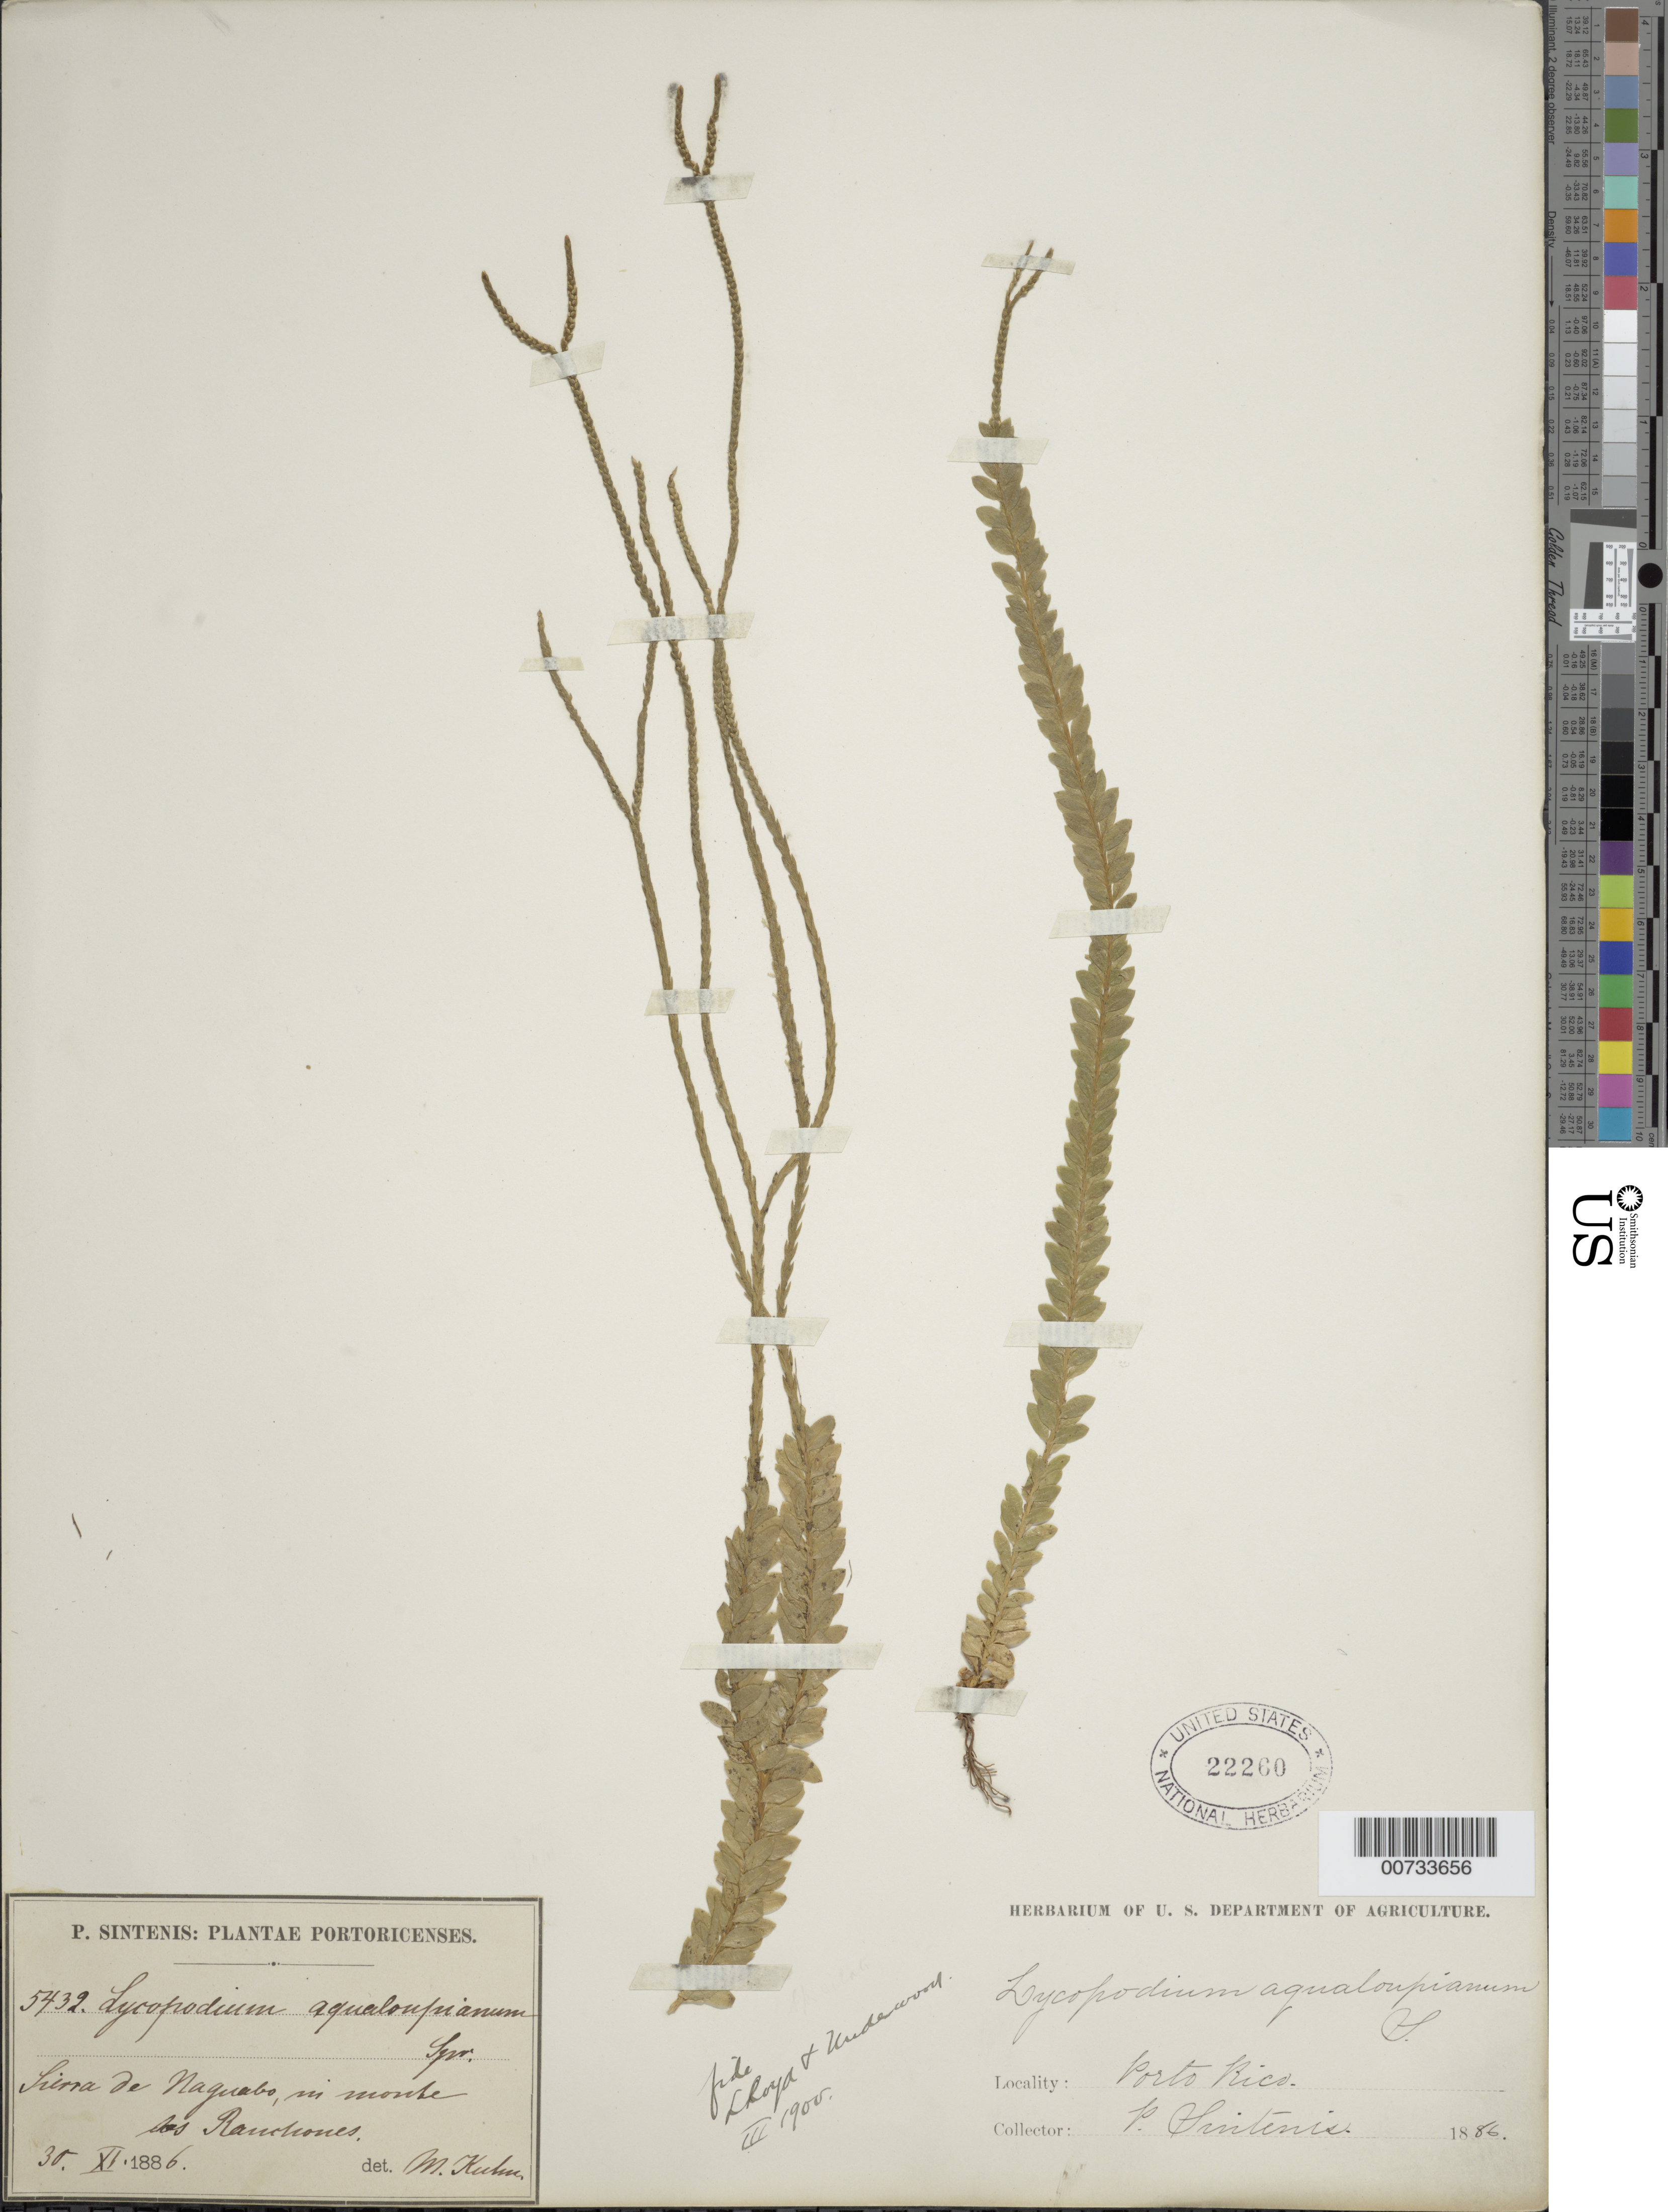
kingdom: Plantae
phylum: Tracheophyta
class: Lycopodiopsida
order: Lycopodiales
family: Lycopodiaceae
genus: Phlegmariurus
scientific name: Phlegmariurus aqualupianus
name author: (Spring) B. Øllg.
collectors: P. Sintenis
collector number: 5432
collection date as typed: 30 Nov 1886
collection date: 1886-11-30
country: Puerto Rico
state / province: Naguabo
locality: Sierra de Naguabo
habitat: In monte los Ranchones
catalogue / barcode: US 22260